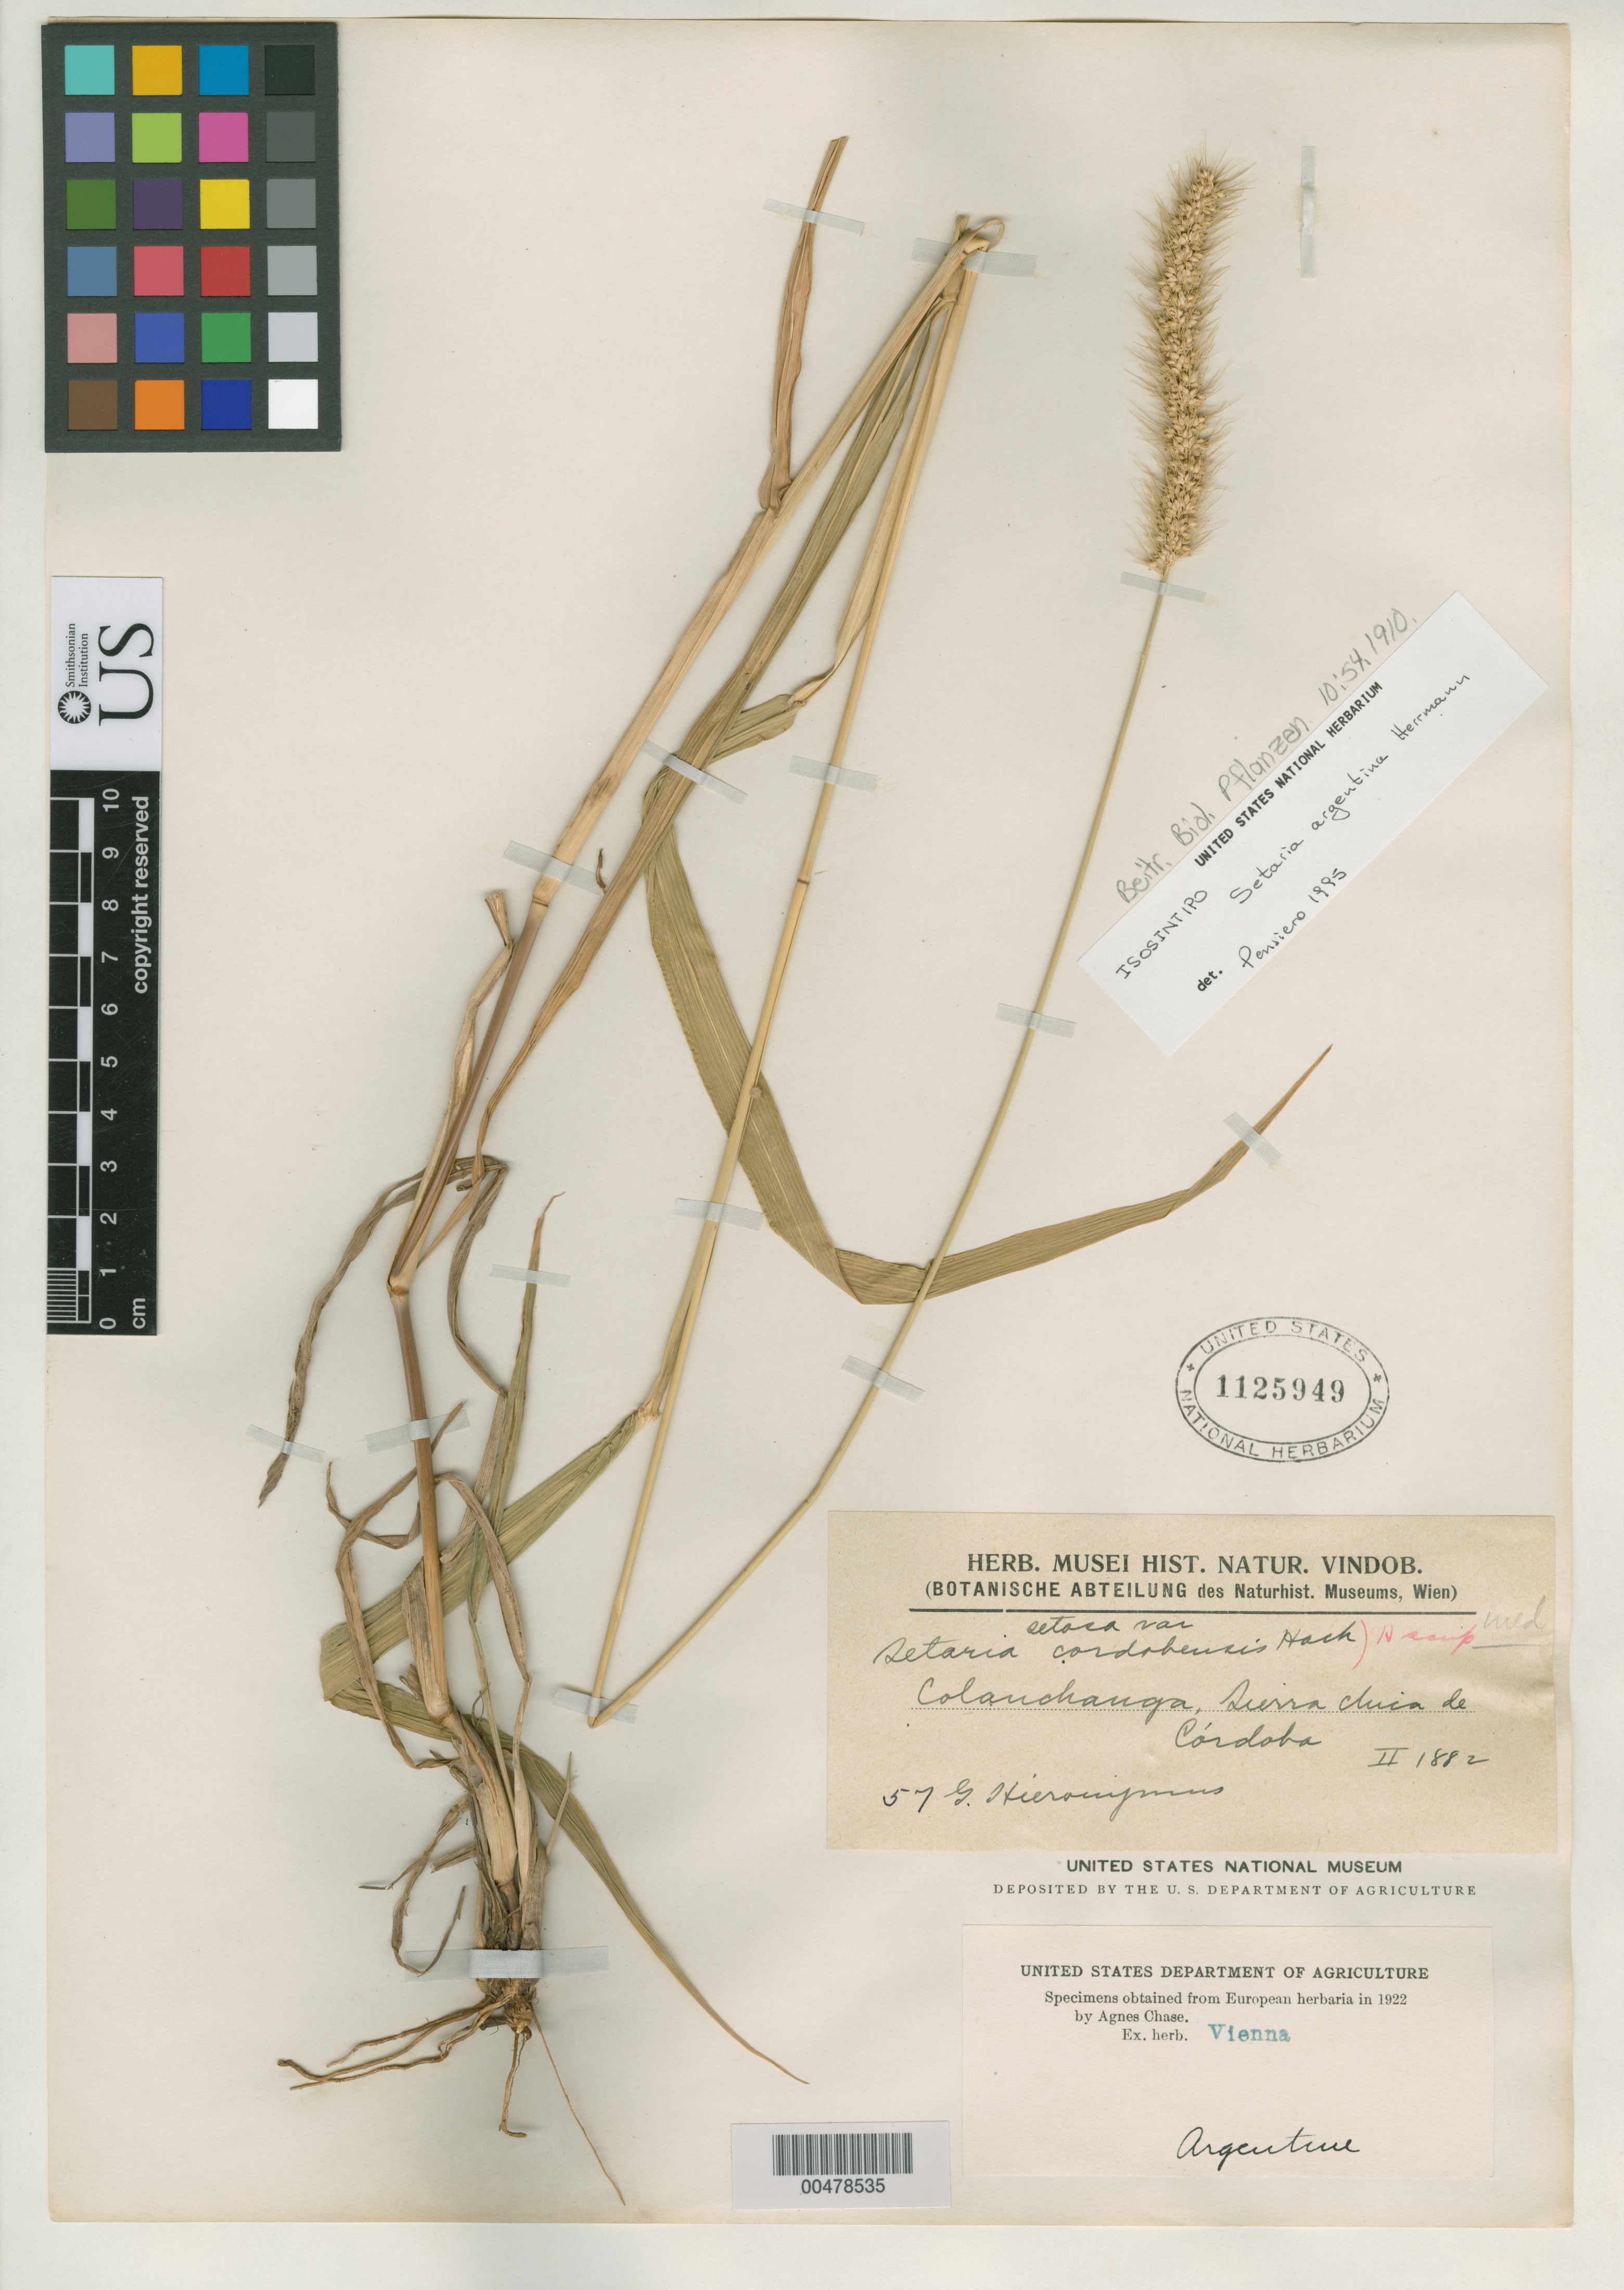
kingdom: Plantae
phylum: Tracheophyta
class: Liliopsida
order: Poales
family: Poaceae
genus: Setaria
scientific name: Setaria argentina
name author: R.A.W. Herrm.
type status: Isosyntype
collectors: G. H. Hieronymus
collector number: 57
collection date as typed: Feb 1882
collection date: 1882-02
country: Argentina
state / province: Córdoba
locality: Colanchanga, Sierra Chica de Cordoba.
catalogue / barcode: US 1125949